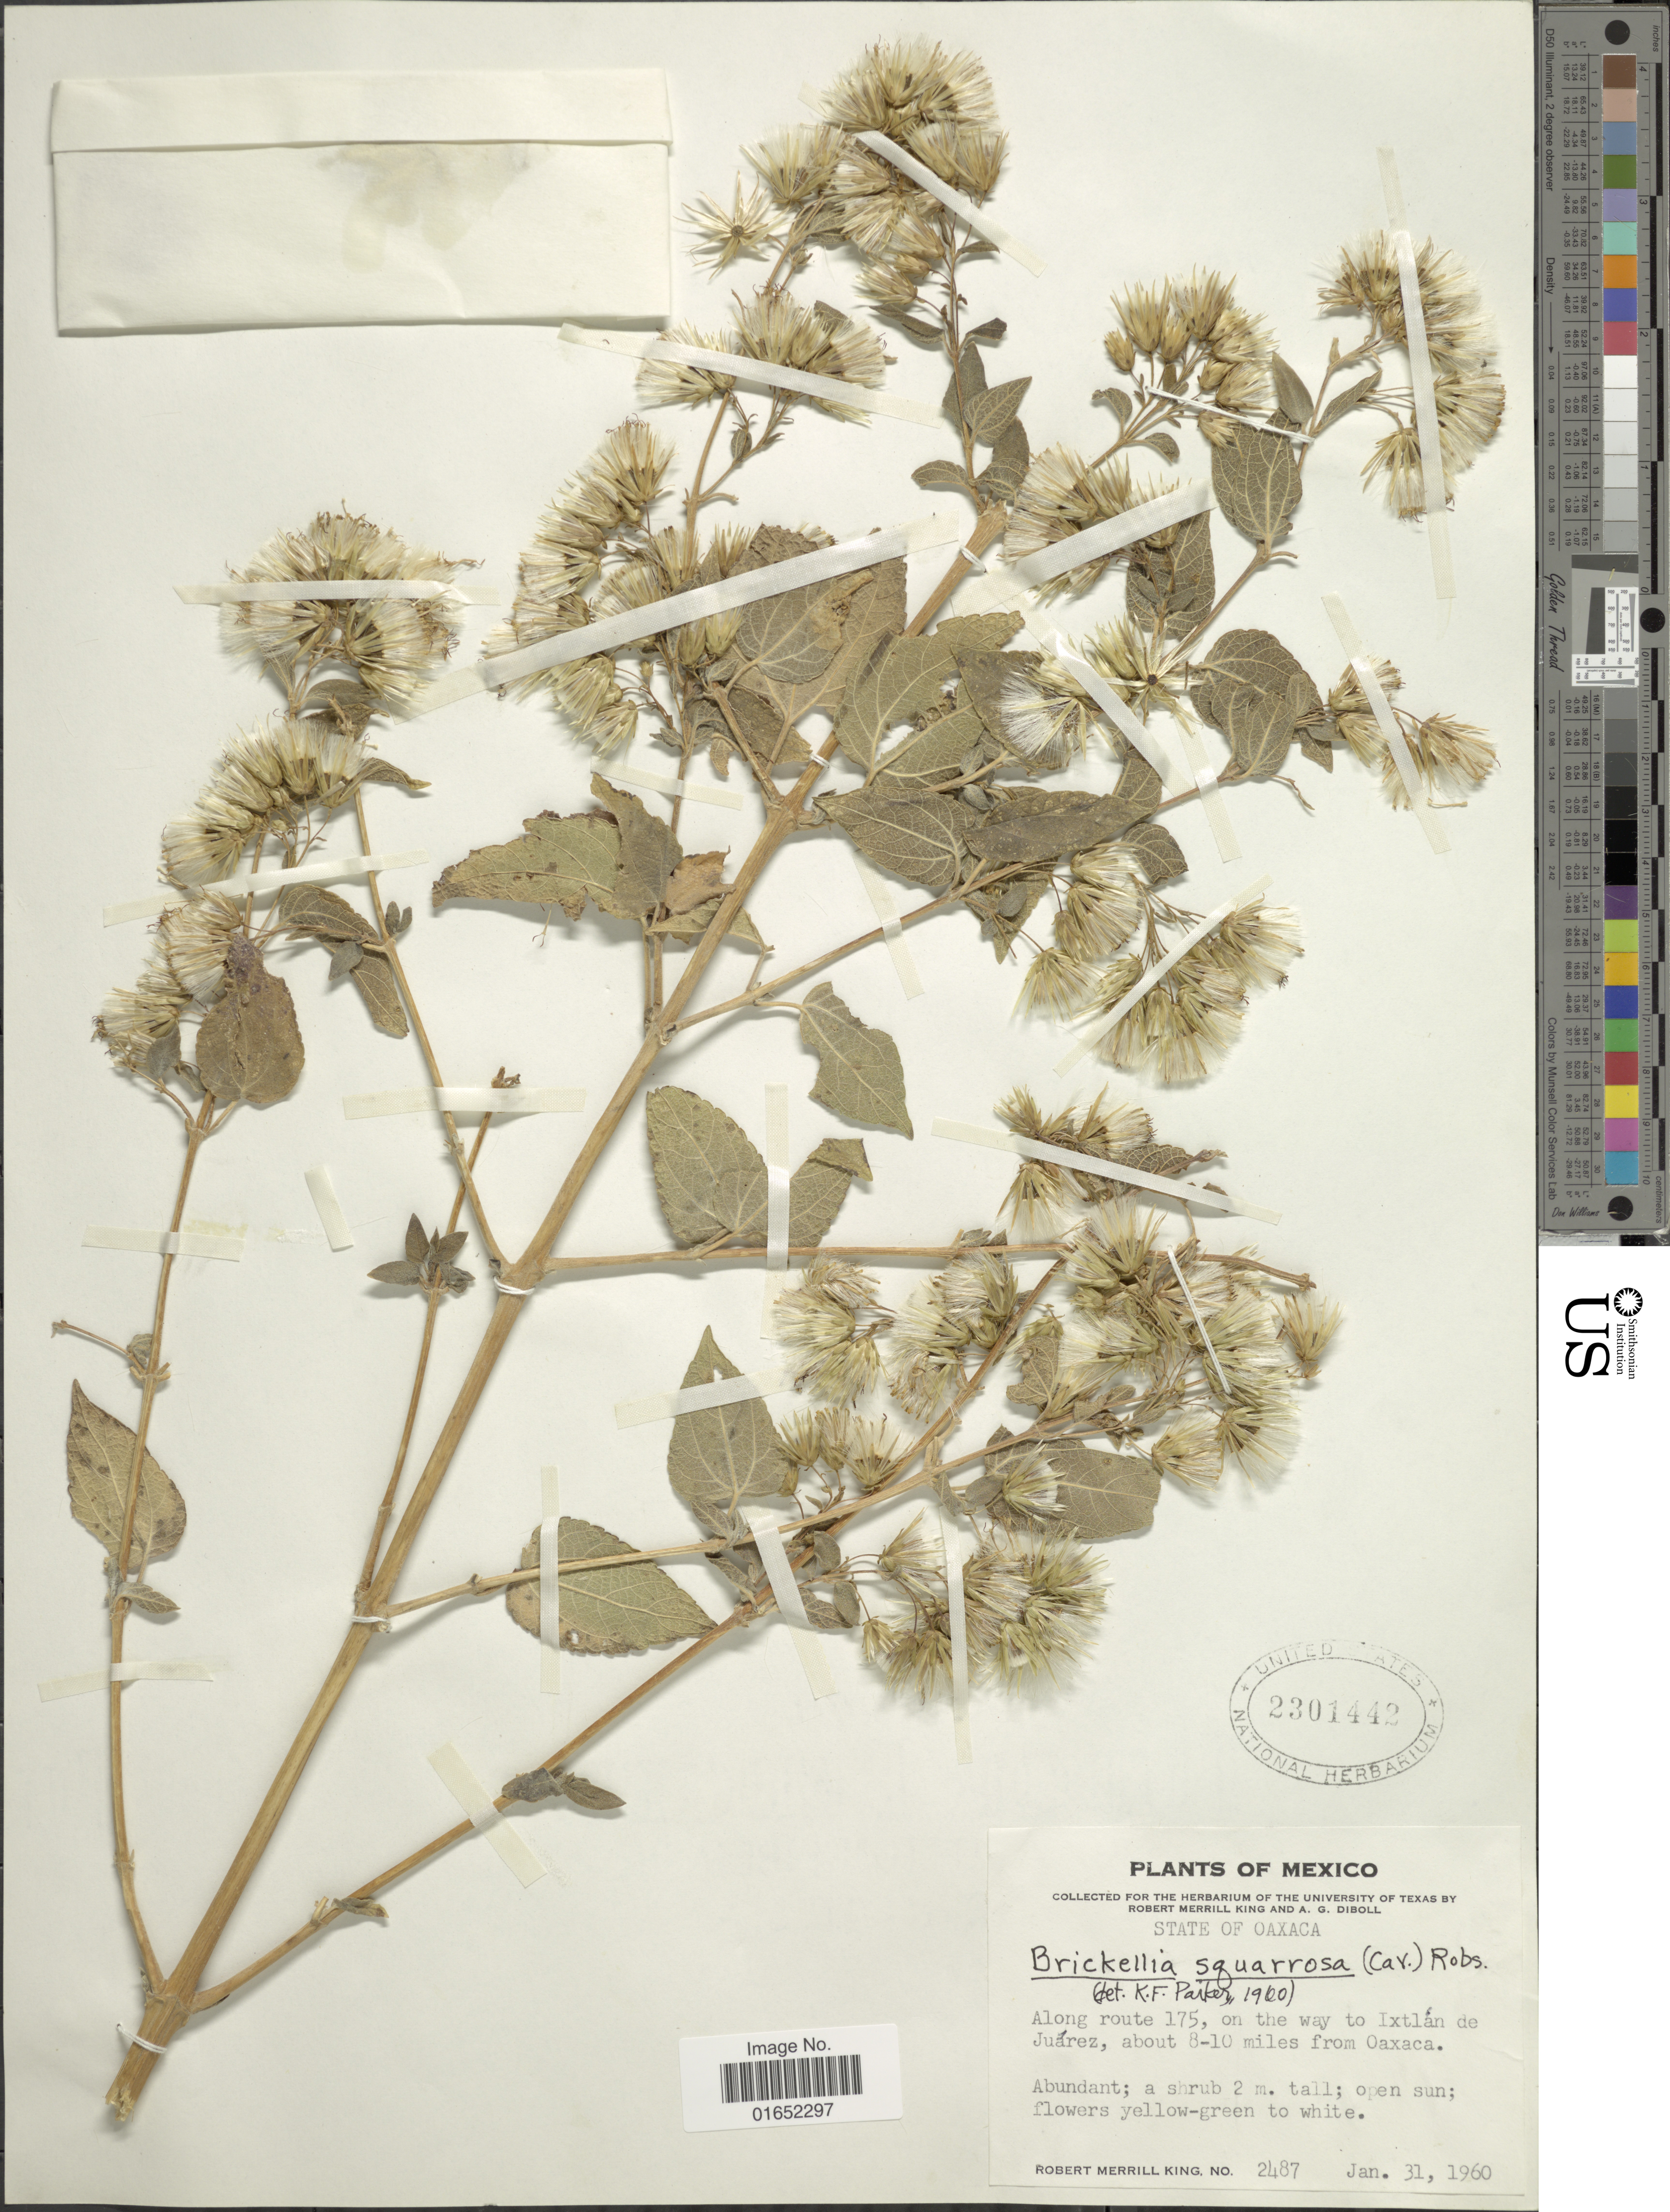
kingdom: Plantae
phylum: Tracheophyta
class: Magnoliopsida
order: Asterales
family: Asteraceae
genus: Brickellia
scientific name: Brickellia squarrosa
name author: B.L. Rob. & Seaton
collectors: R. M. King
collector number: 2487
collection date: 1960-01-31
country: Mexico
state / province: Oaxaca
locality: Along route 175, on the way to Ixtlán de Juárez, about 8-10 miles from Oaxaca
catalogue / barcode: US 2301442